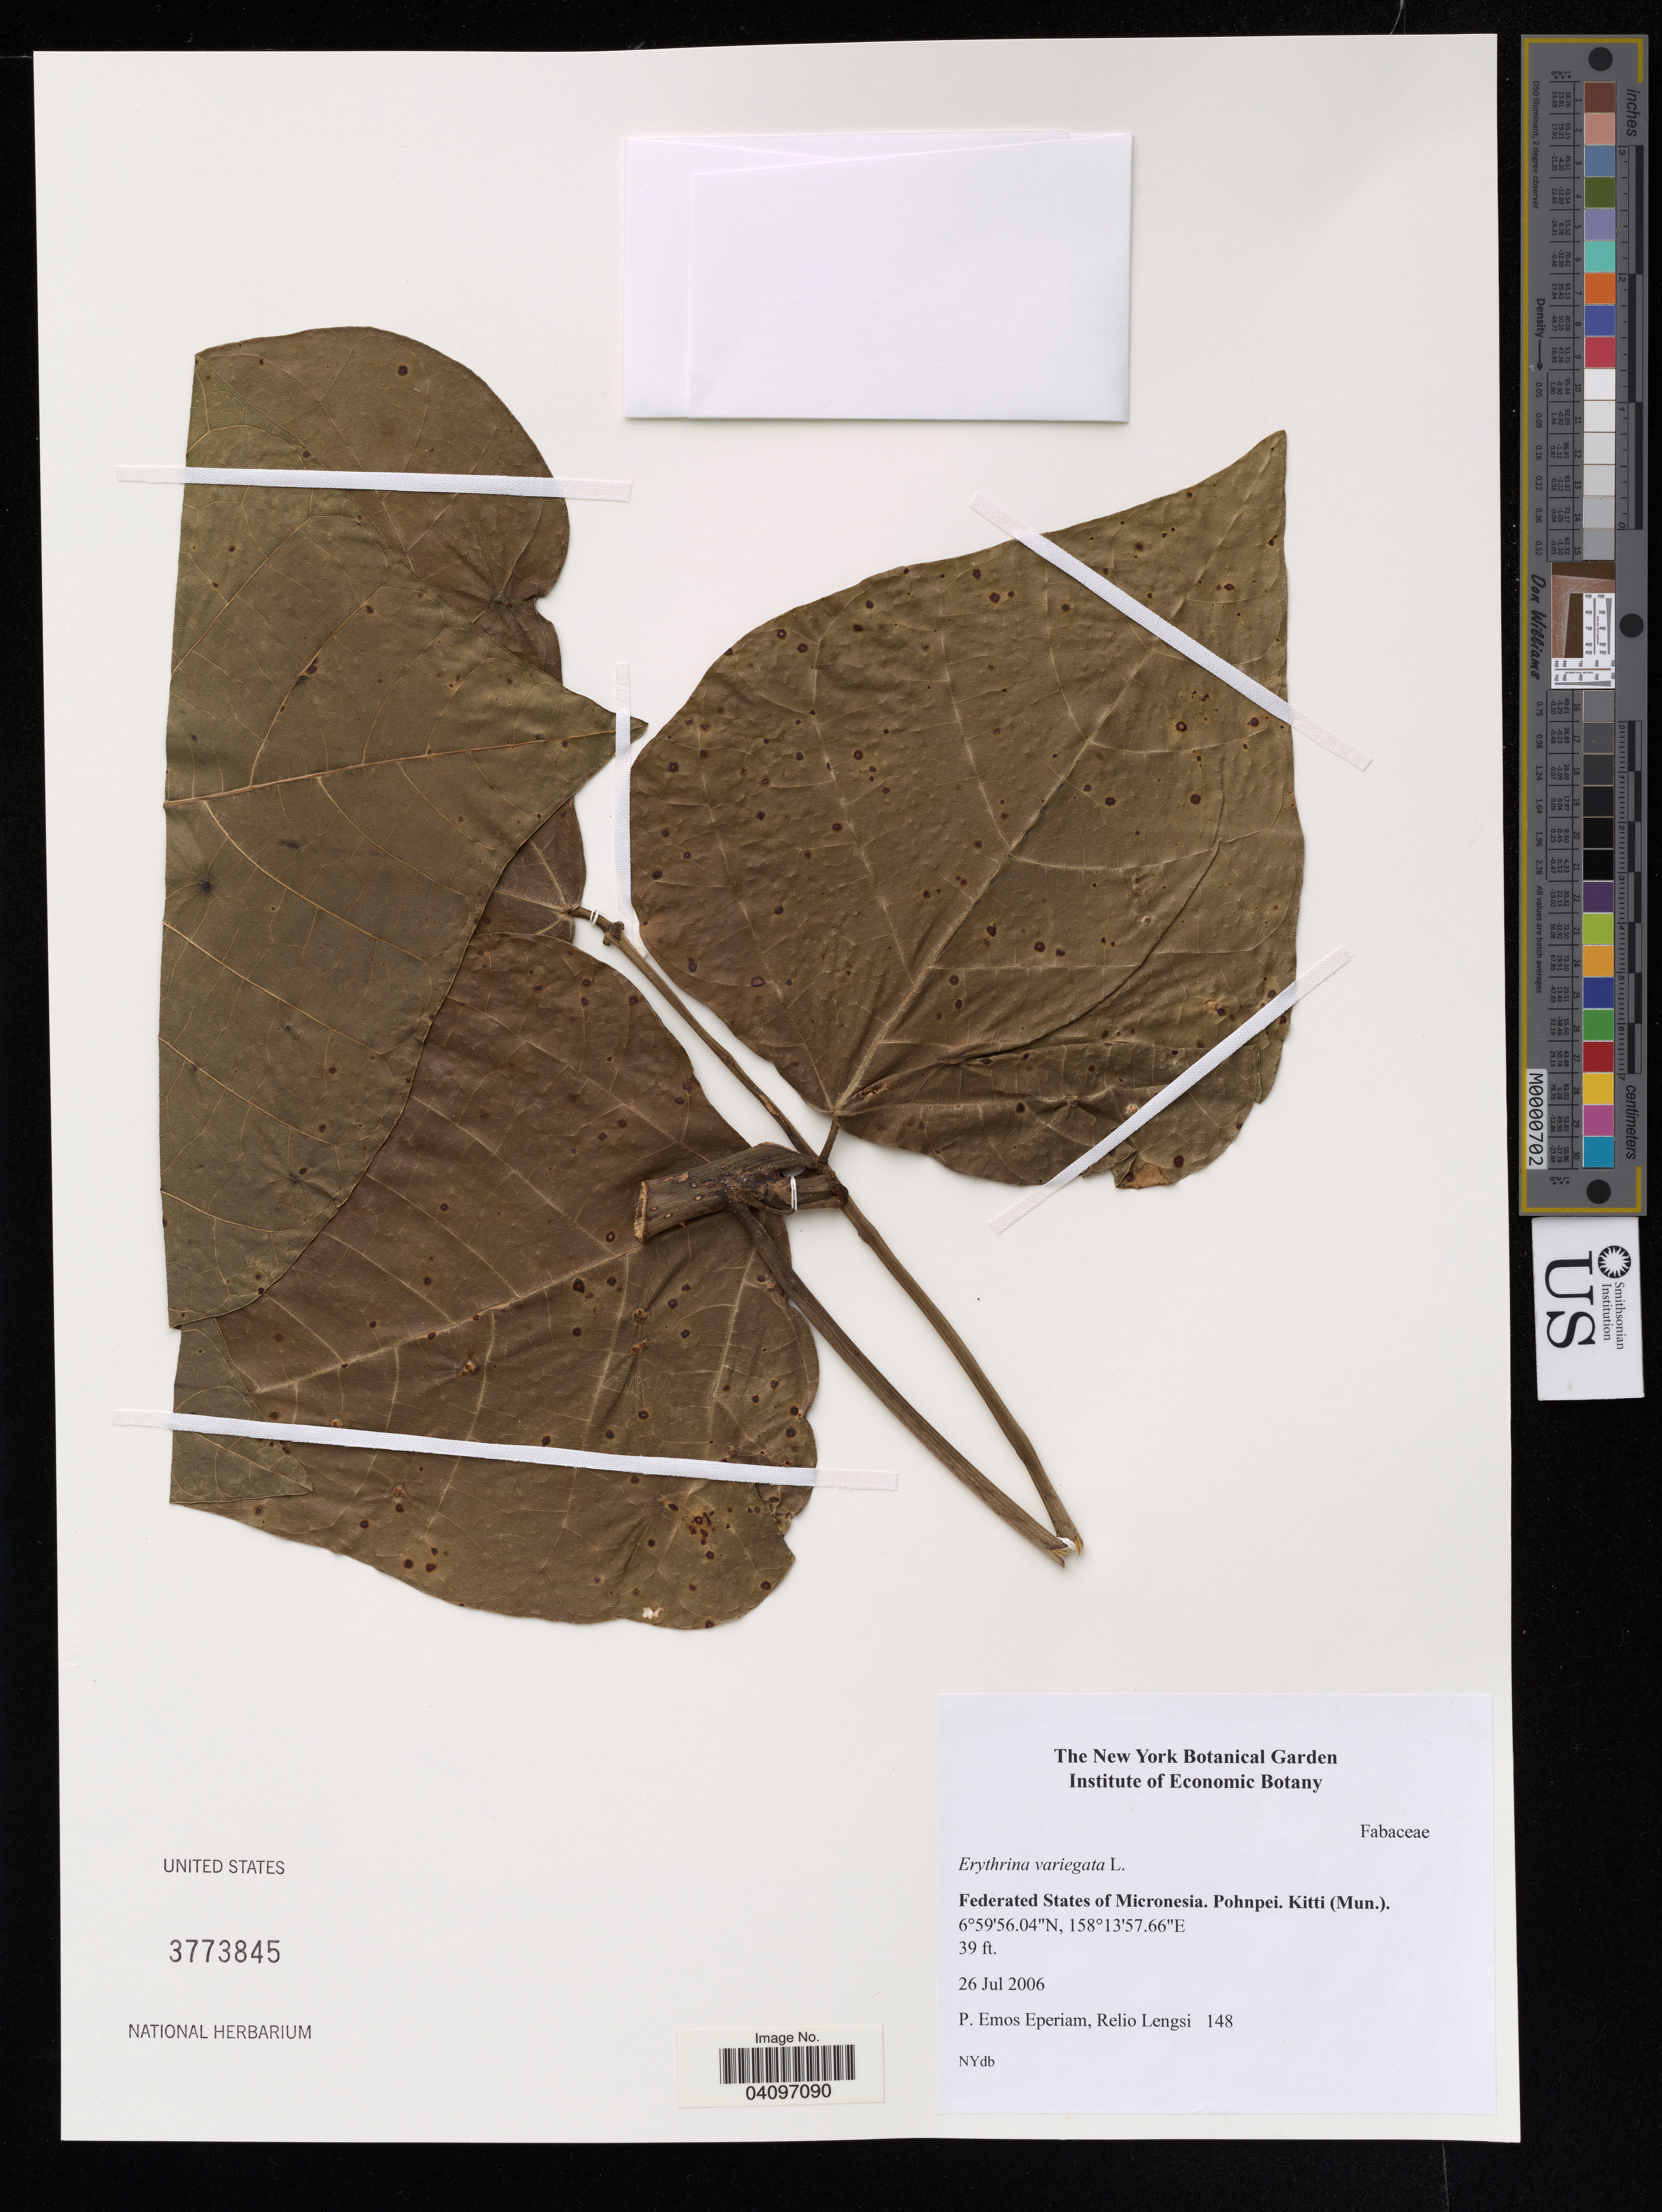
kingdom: Plantae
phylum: Tracheophyta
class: Magnoliopsida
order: Fabales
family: Fabaceae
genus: Erythrina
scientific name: Erythrina variegata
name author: L.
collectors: P. Eperiam & R. Lengsi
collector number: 148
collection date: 2006-07-26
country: Micronesia, Federated States of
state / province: Pohnpei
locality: Federated States of Micronesia. Pohnpei. Kitti (Mun.).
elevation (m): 12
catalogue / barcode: US 3773845